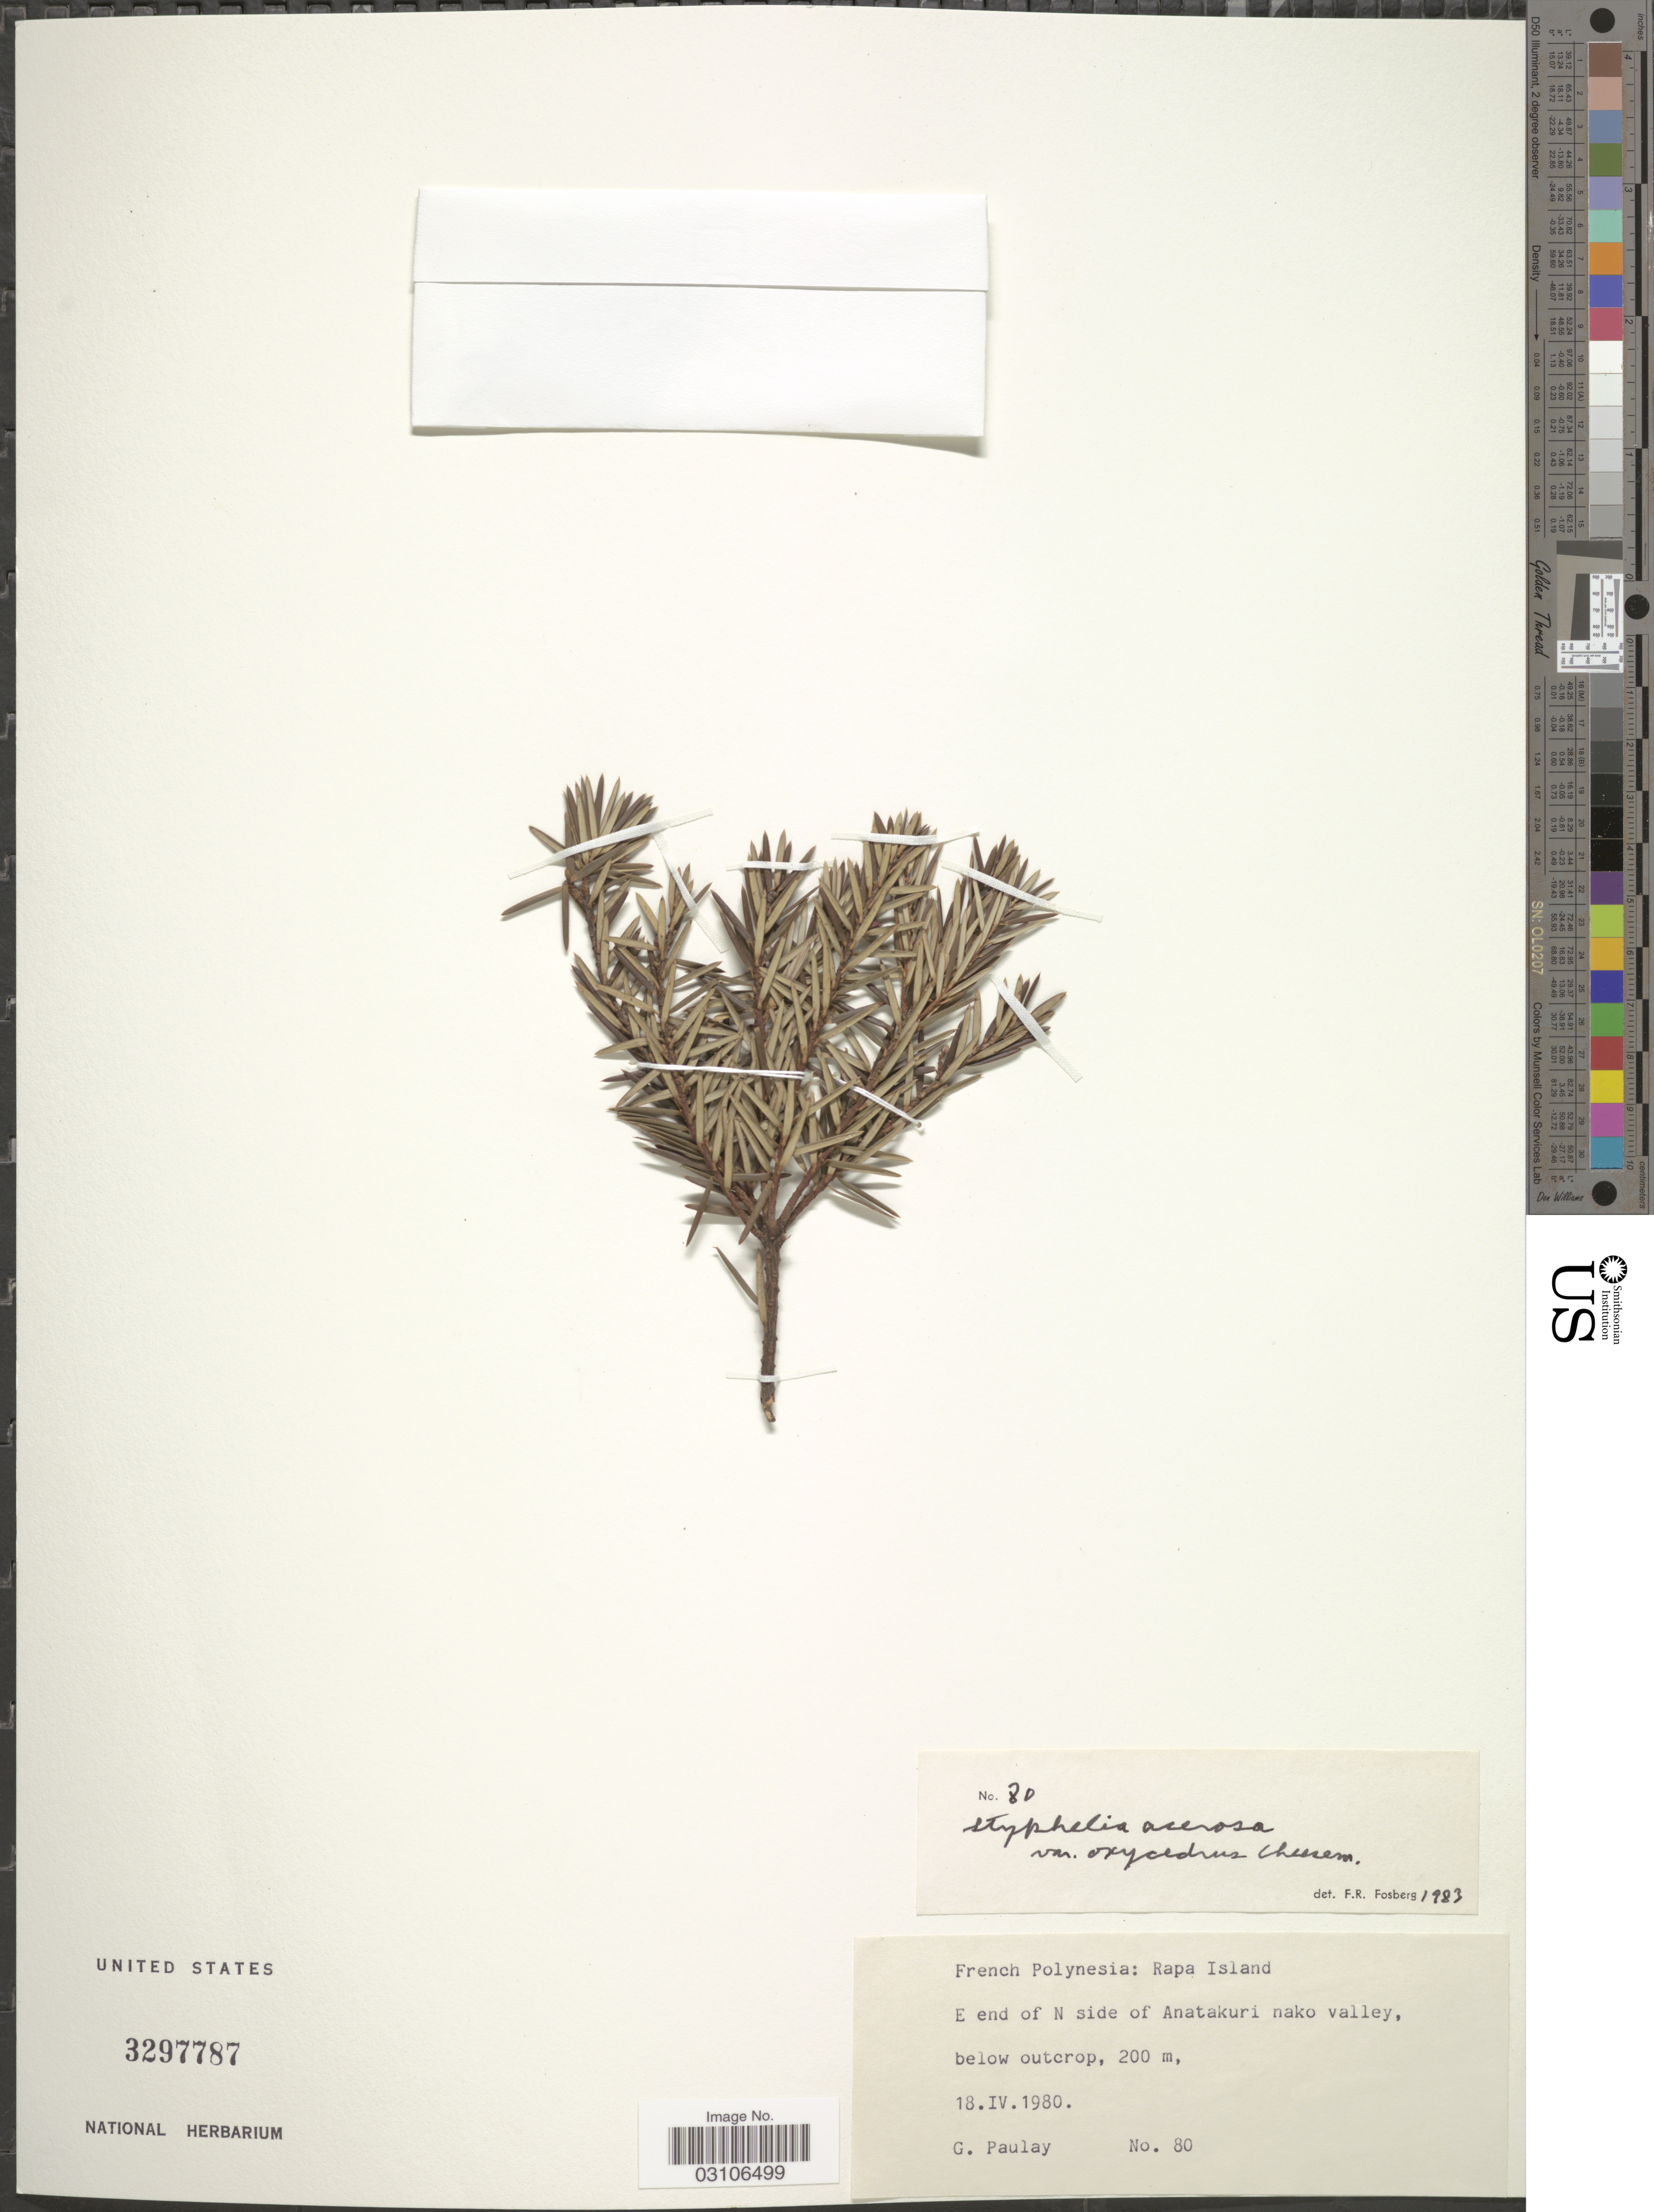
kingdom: Plantae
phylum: Tracheophyta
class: Magnoliopsida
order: Ericales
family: Ericaceae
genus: Styphelia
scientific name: Styphelia acerosa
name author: Sol. ex Gaertn.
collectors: G. Paulay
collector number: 80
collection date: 1980-04-18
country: French Polynesia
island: Rapa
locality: Rapa Island. E end of N side of Anatakuri nako valley.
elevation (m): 200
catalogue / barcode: US 3297787